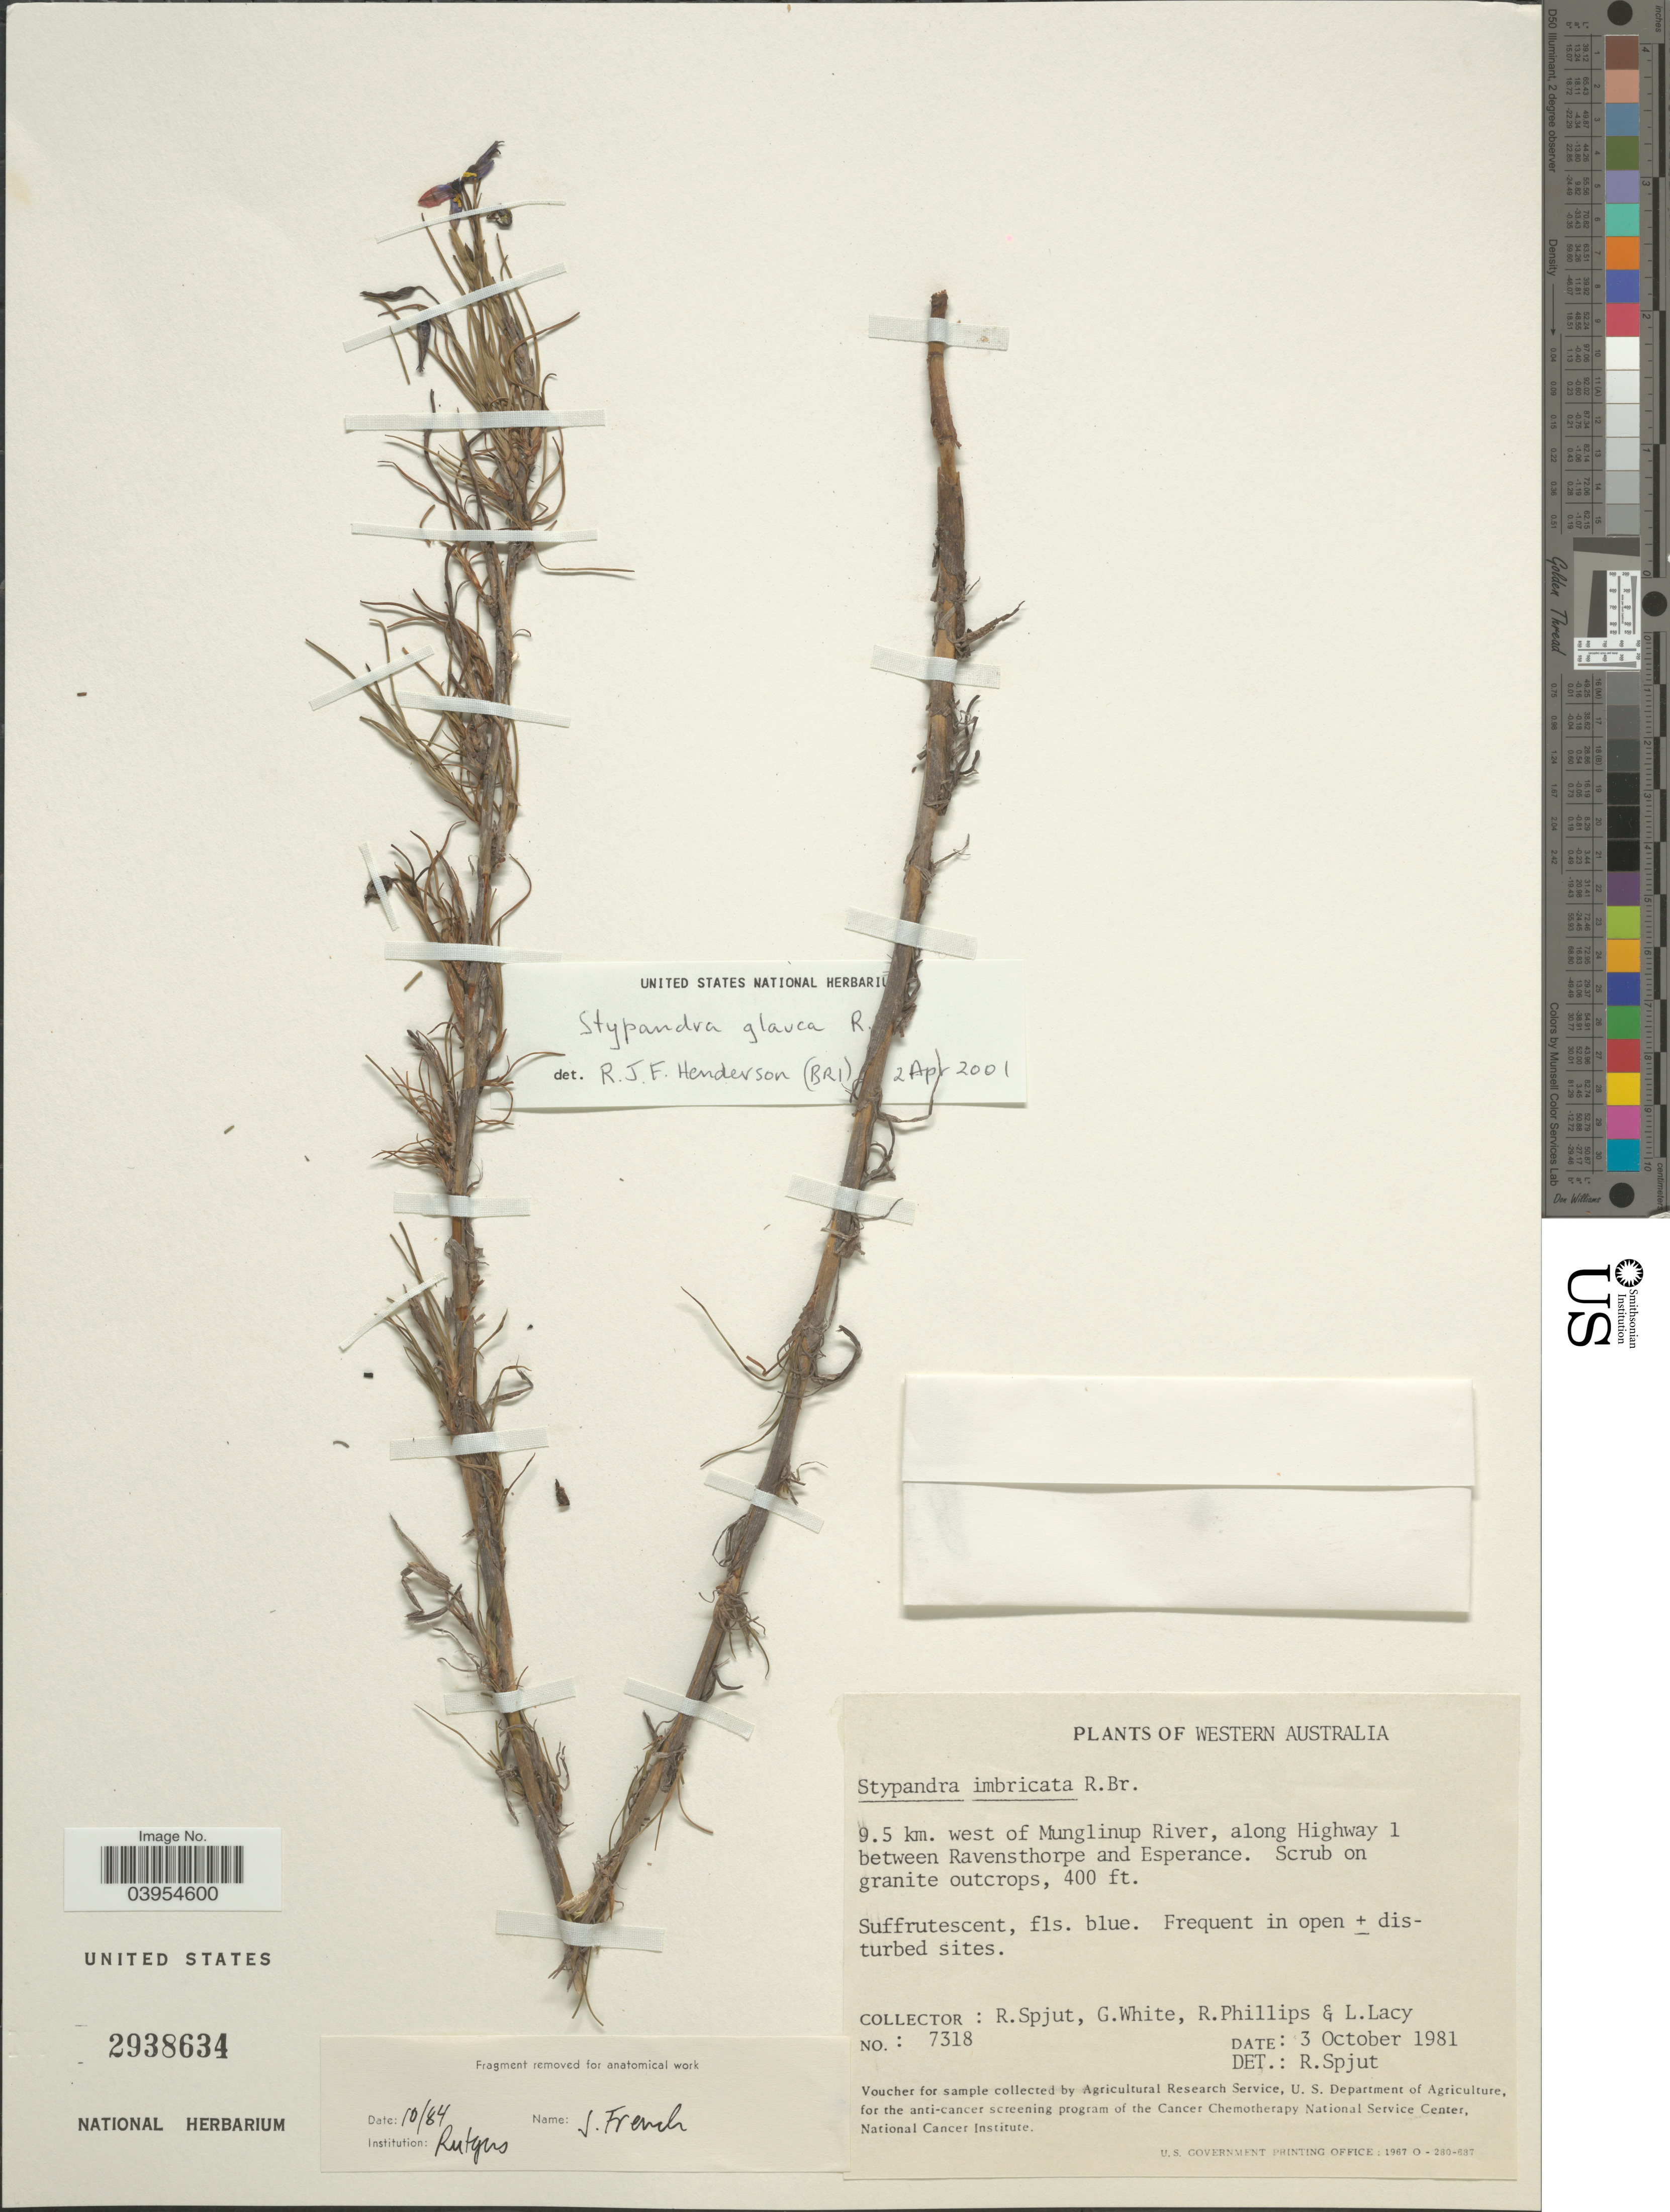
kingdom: Plantae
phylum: Tracheophyta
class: Liliopsida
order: Asparagales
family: Asphodelaceae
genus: Stypandra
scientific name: Stypandra glauca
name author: R. Br.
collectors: R. Spjut, G. White, R. Phillips & L. Lacy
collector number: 7318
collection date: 1981-10-03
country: Australia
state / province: Western Australia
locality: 9.5 km. west of Munglinup River, along Highway 1 between Ravensthorpe and Esperance.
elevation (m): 122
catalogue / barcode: US 2938634